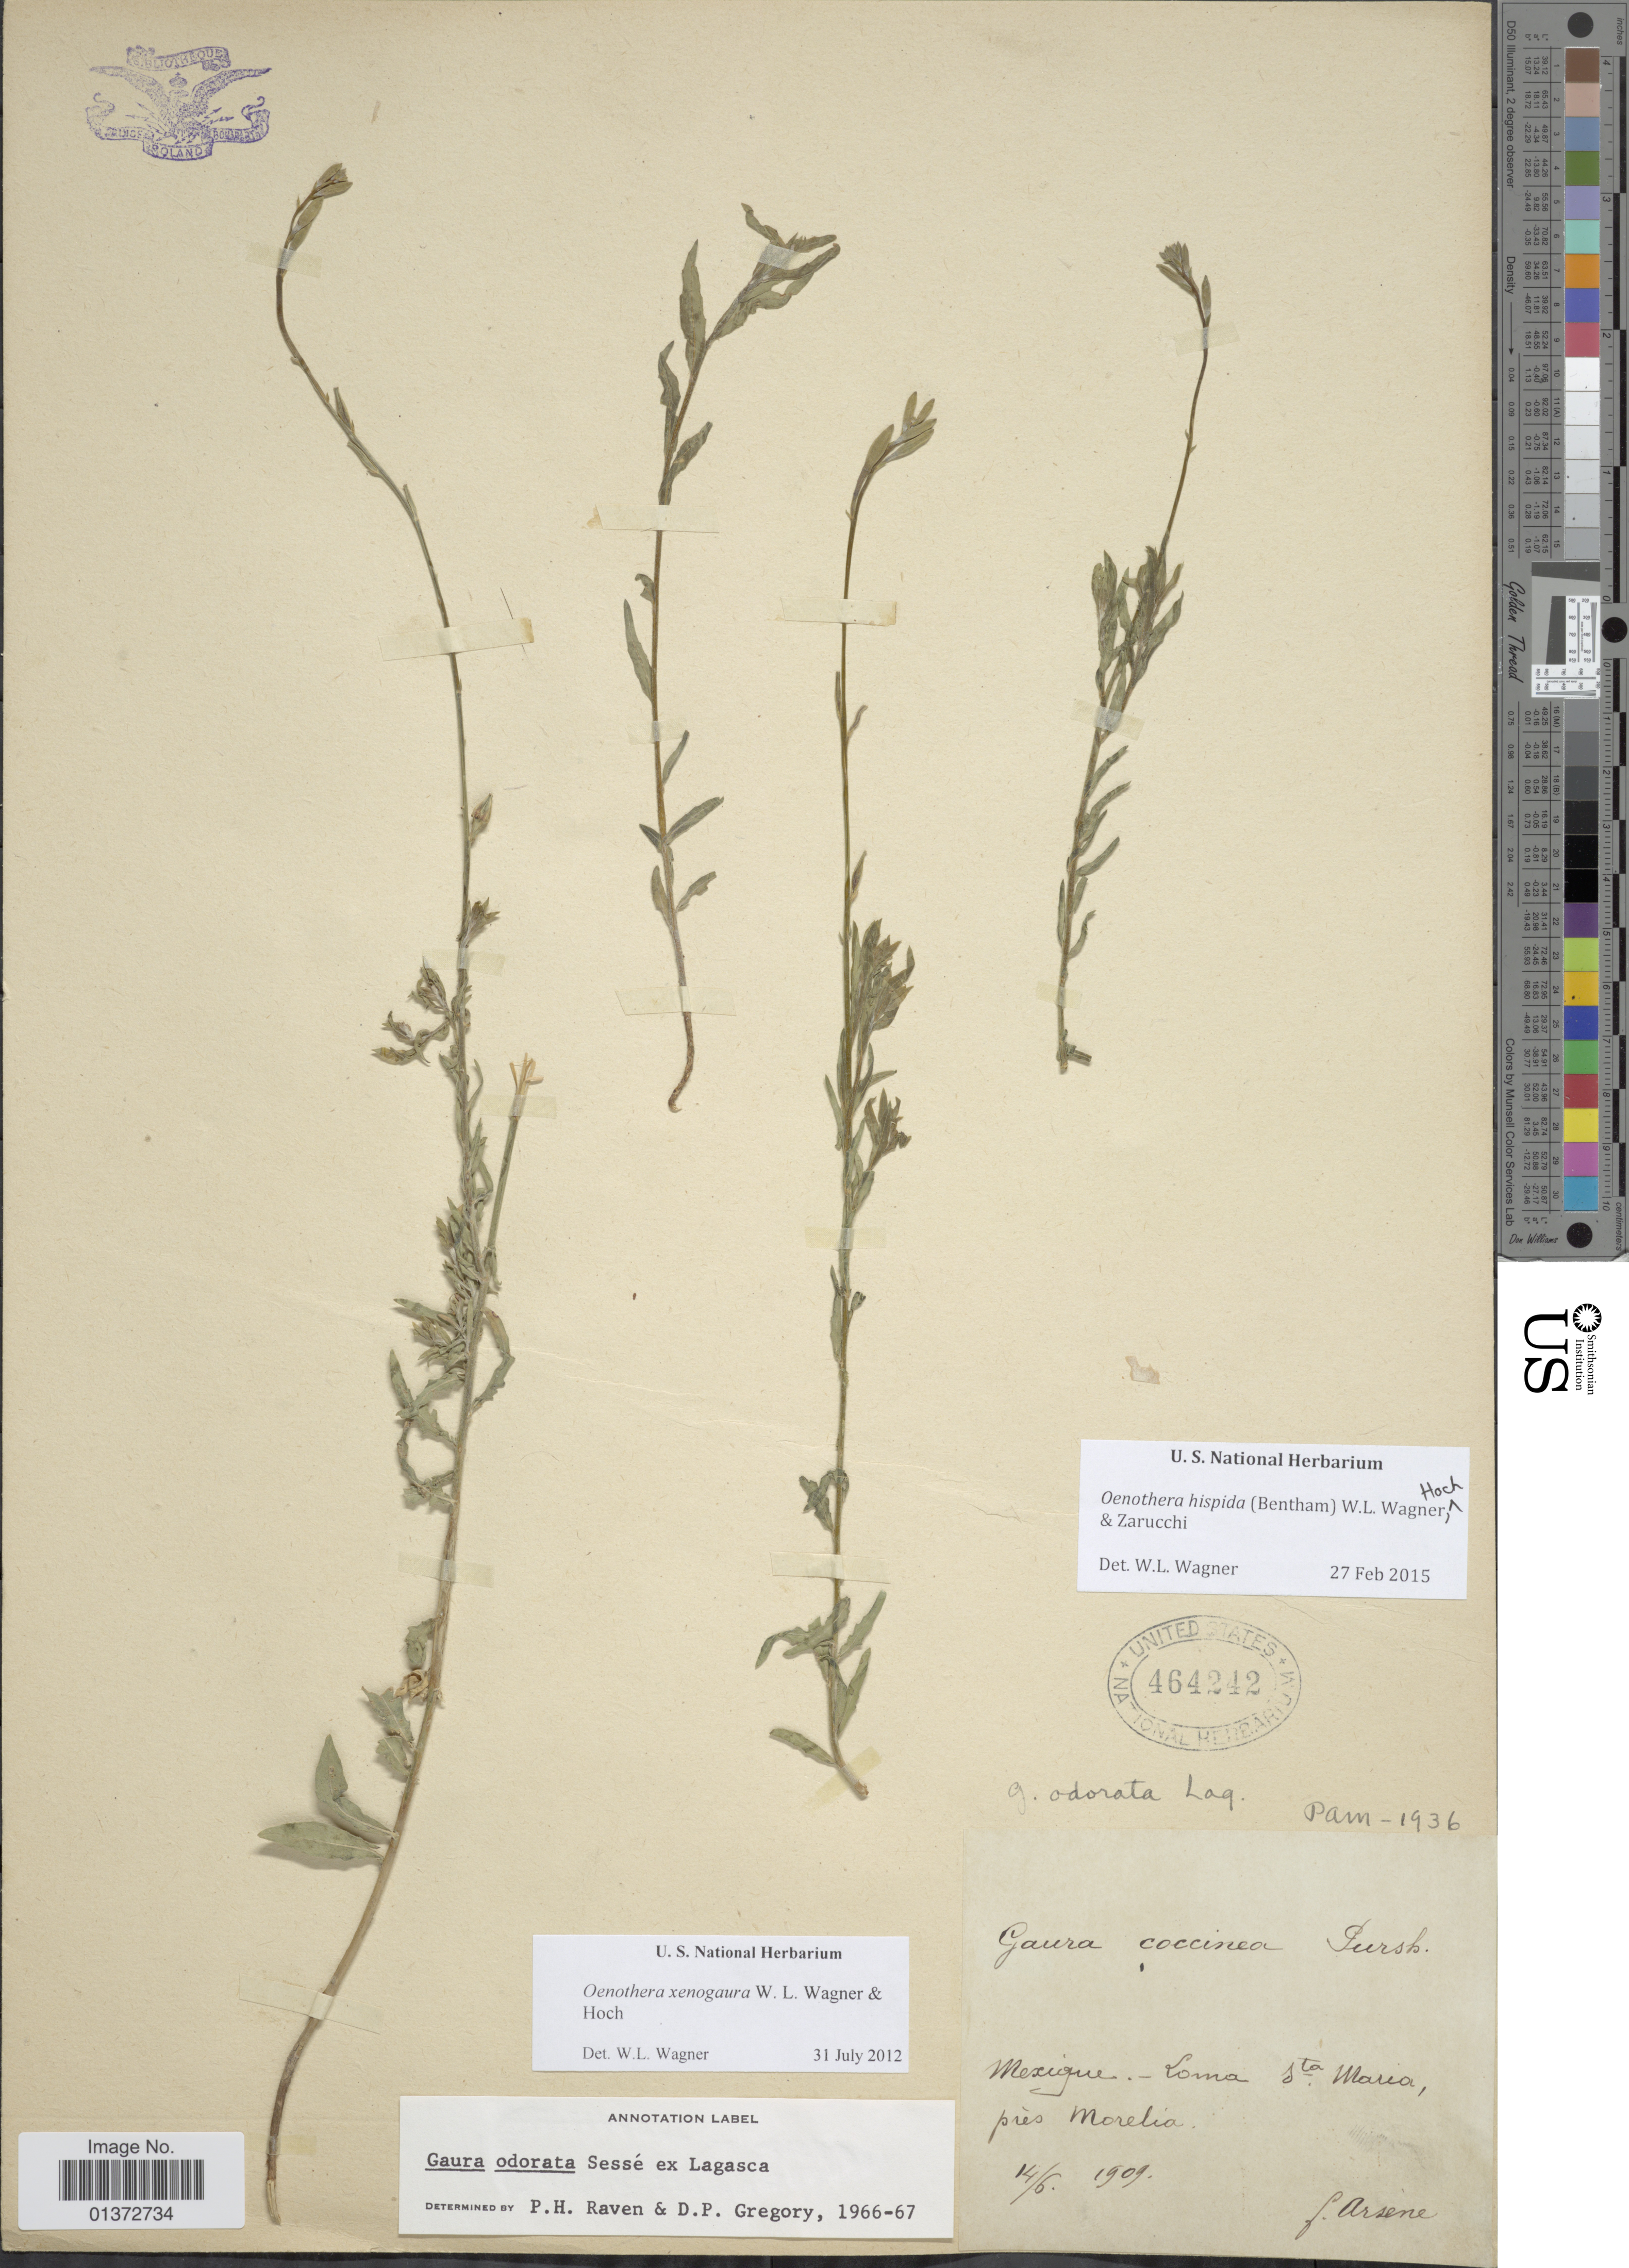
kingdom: Plantae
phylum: Tracheophyta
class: Magnoliopsida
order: Myrtales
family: Onagraceae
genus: Oenothera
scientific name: Oenothera hispida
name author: (Benth.) W.L. Wagner et al.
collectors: F. Arsène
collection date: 1909-06-14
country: Mexico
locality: Loma Sta. Maria, pres Morelia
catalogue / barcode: US 464242